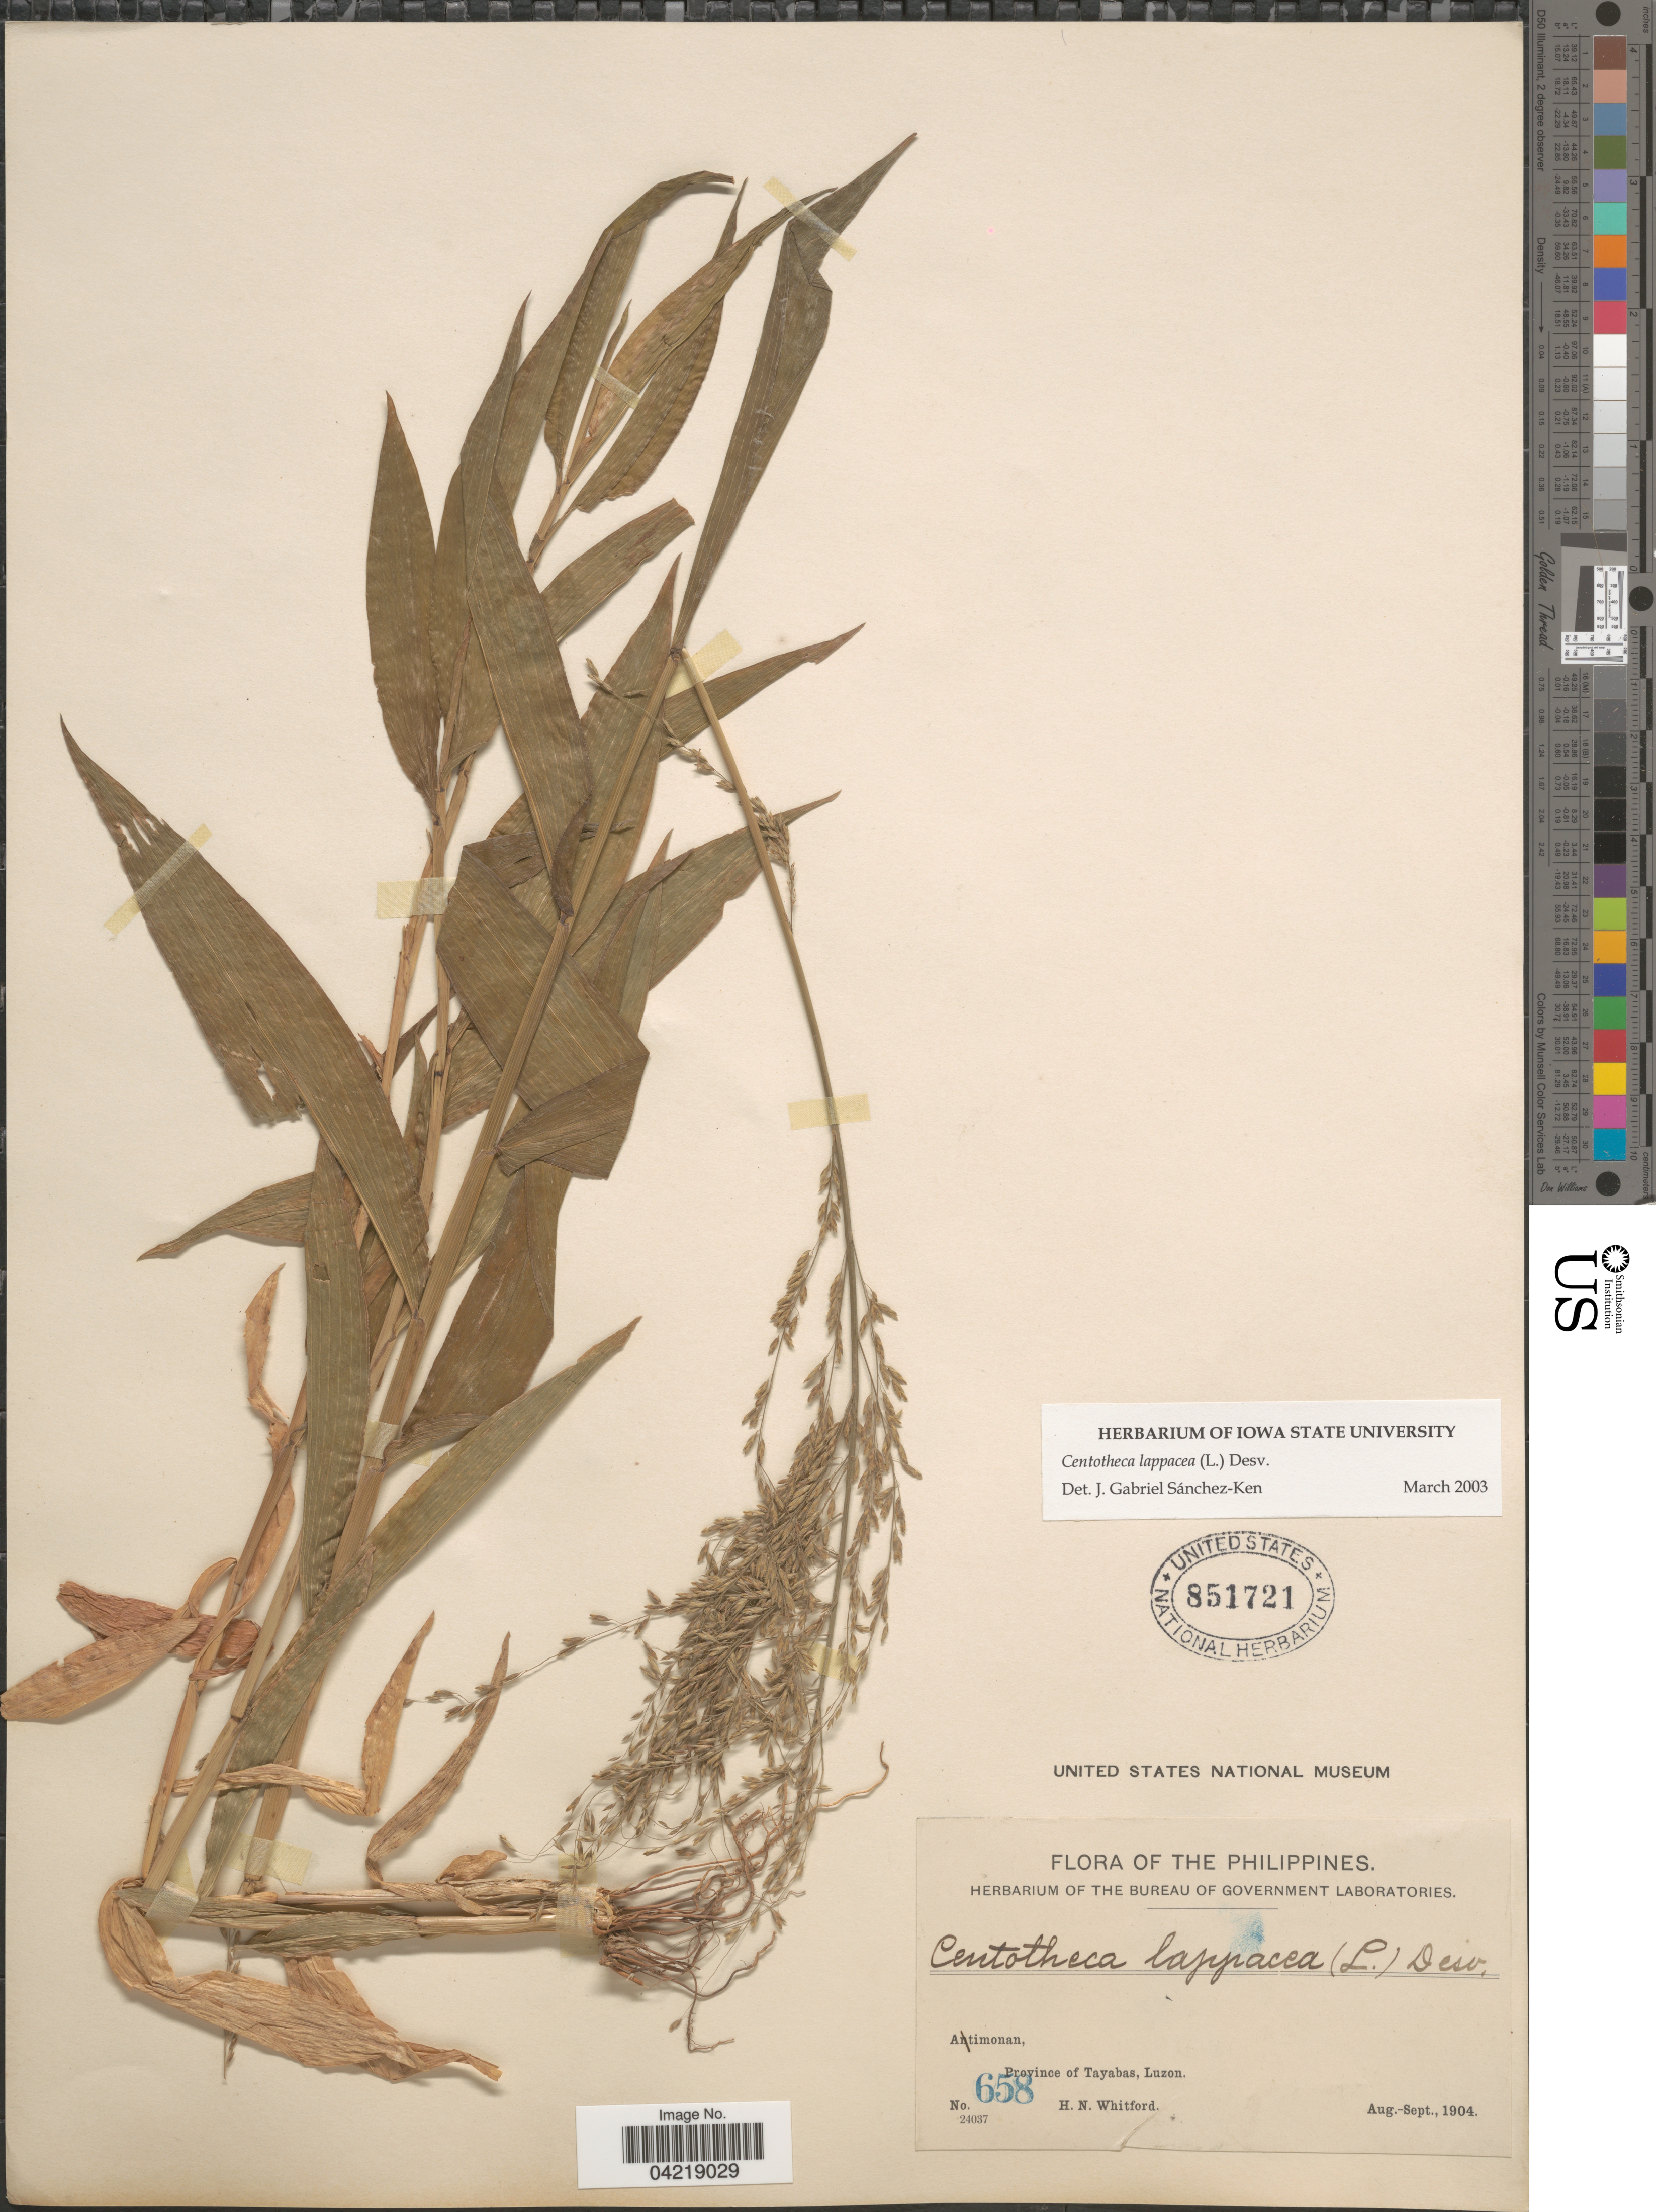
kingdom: Plantae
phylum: Tracheophyta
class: Liliopsida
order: Poales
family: Poaceae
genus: Centotheca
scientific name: Centotheca lappacea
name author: (L.) Desv.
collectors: H. N. Whitford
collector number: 658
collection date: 1904-08/1904-09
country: Philippines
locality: Antimonan, Province of Tayabas, Luzon.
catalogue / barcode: US 851721